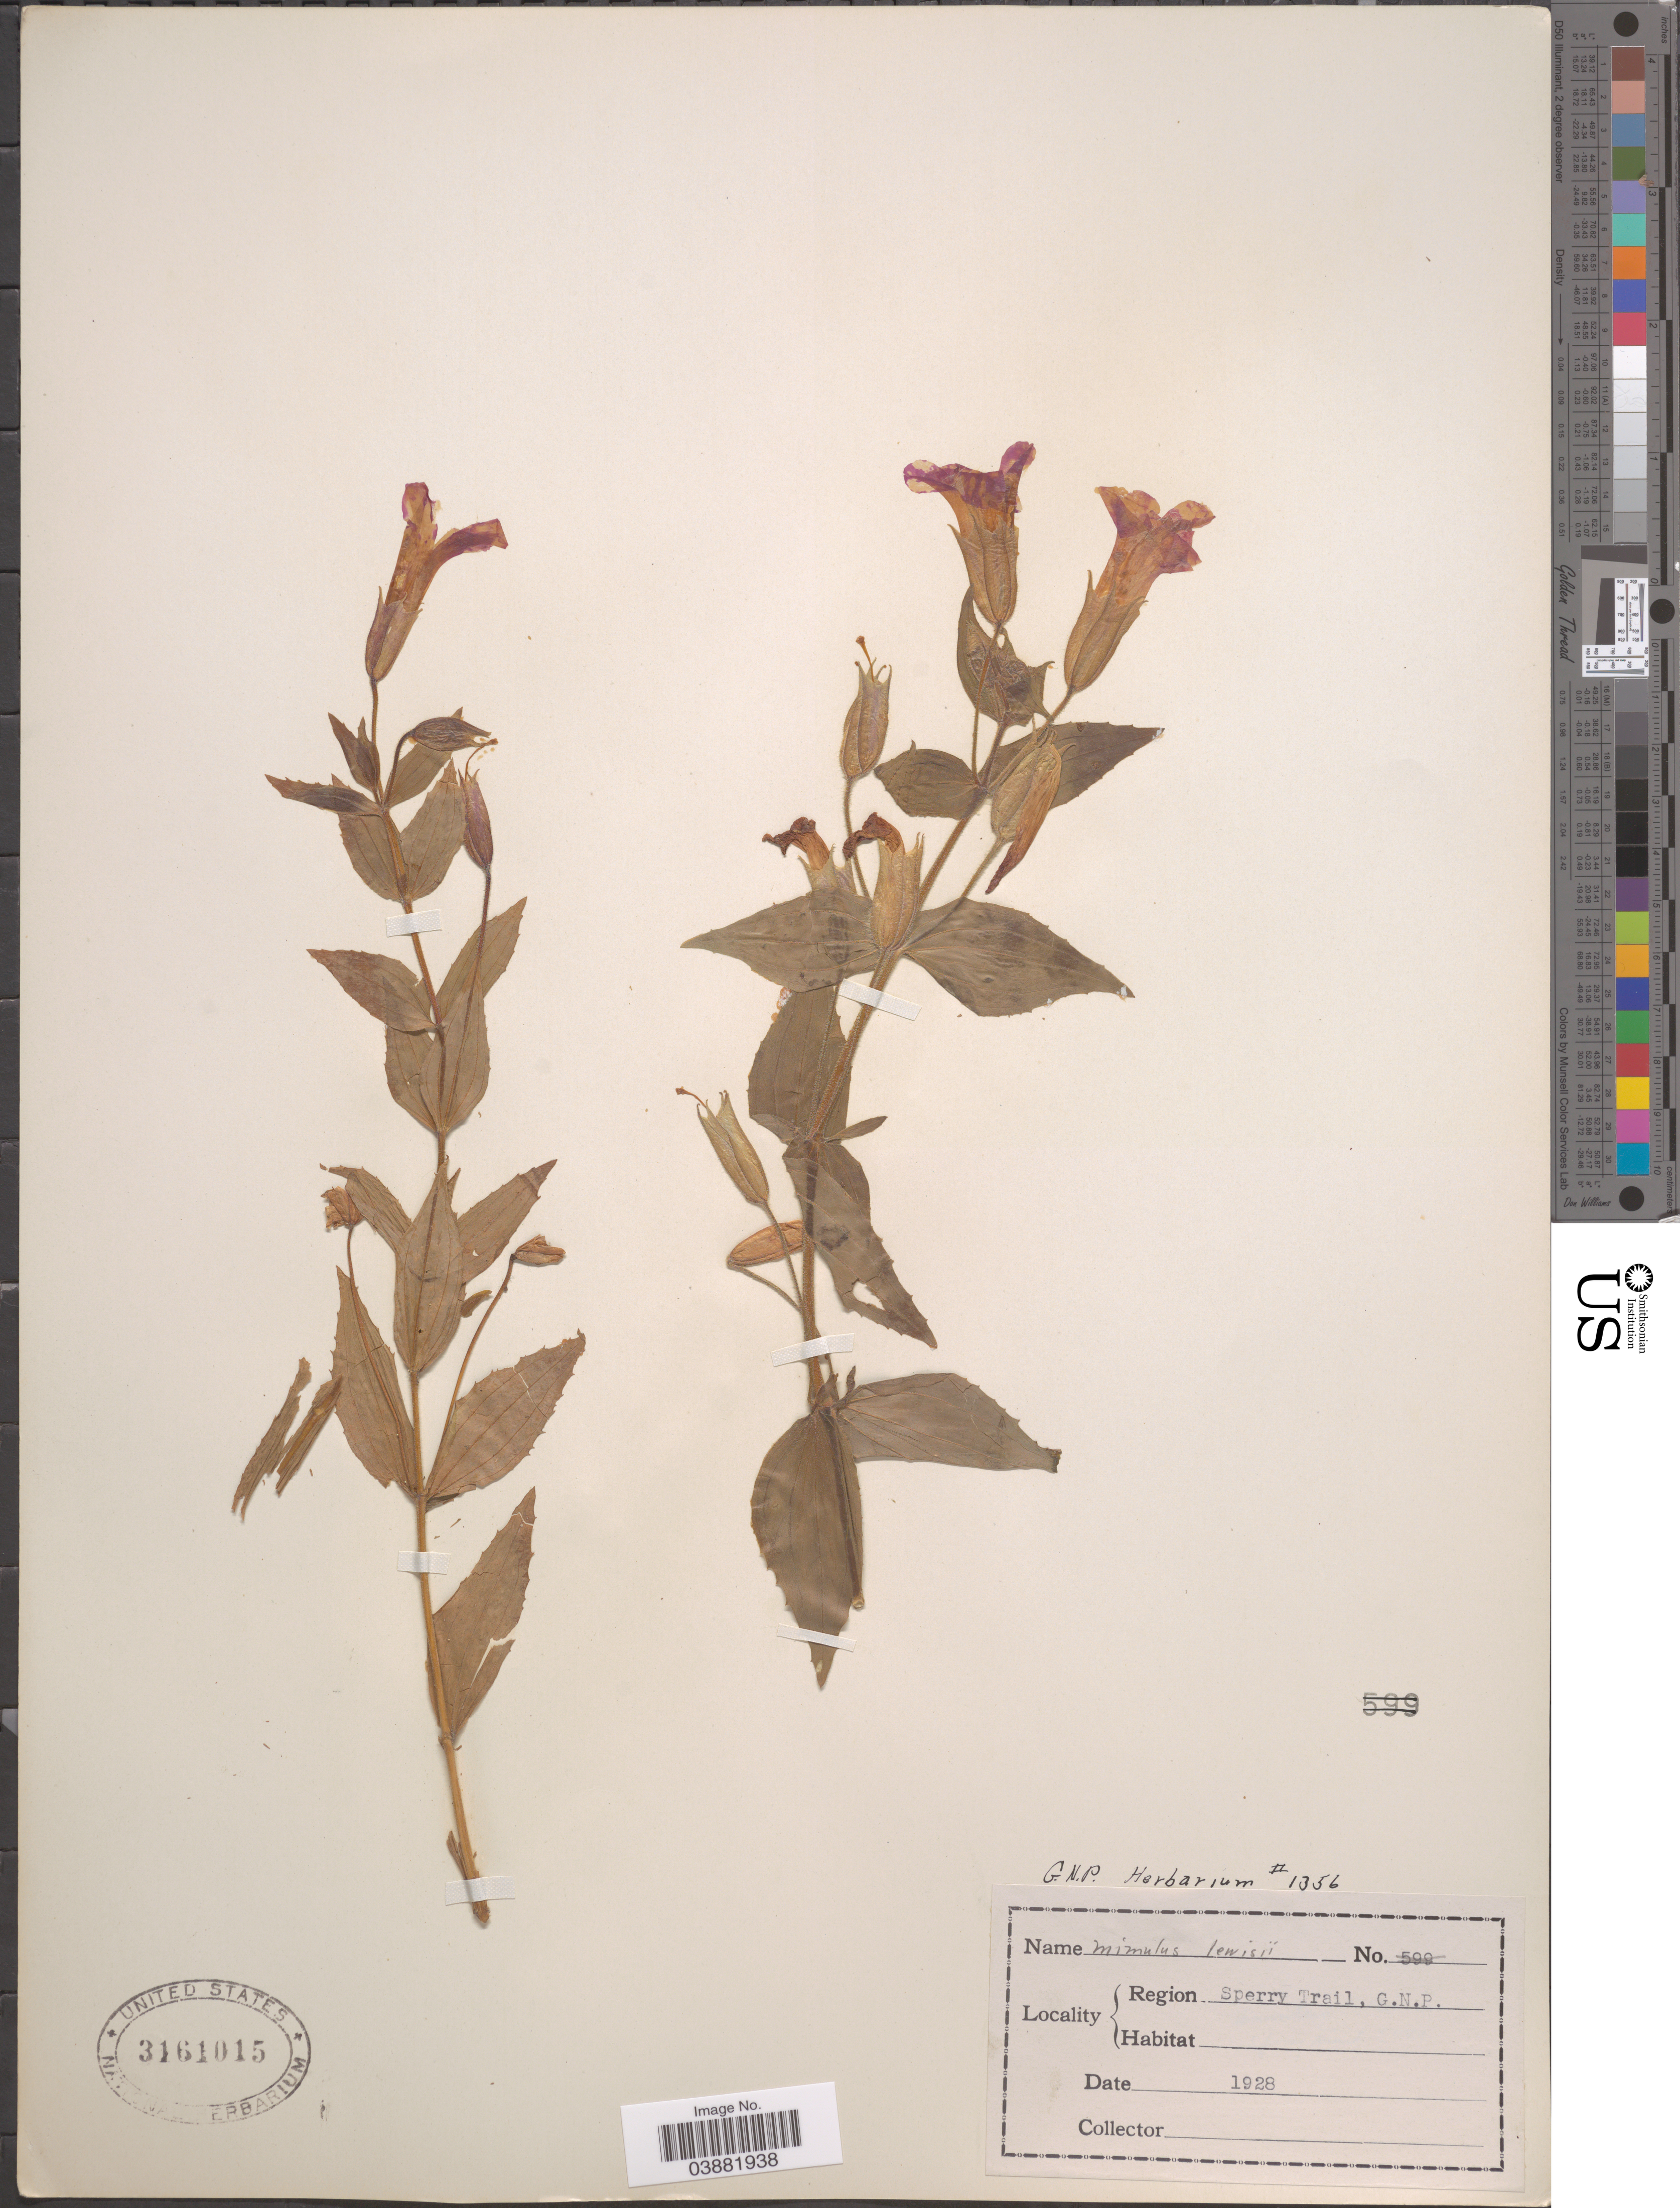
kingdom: Plantae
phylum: Tracheophyta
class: Magnoliopsida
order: Lamiales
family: Phrymaceae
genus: Mimulus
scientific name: Mimulus lewisii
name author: Pursh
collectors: ex herb. G. N. P.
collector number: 1356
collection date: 1928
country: United States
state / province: Montana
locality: Region Sperry Trail, G. N. P.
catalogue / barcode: US 3161015